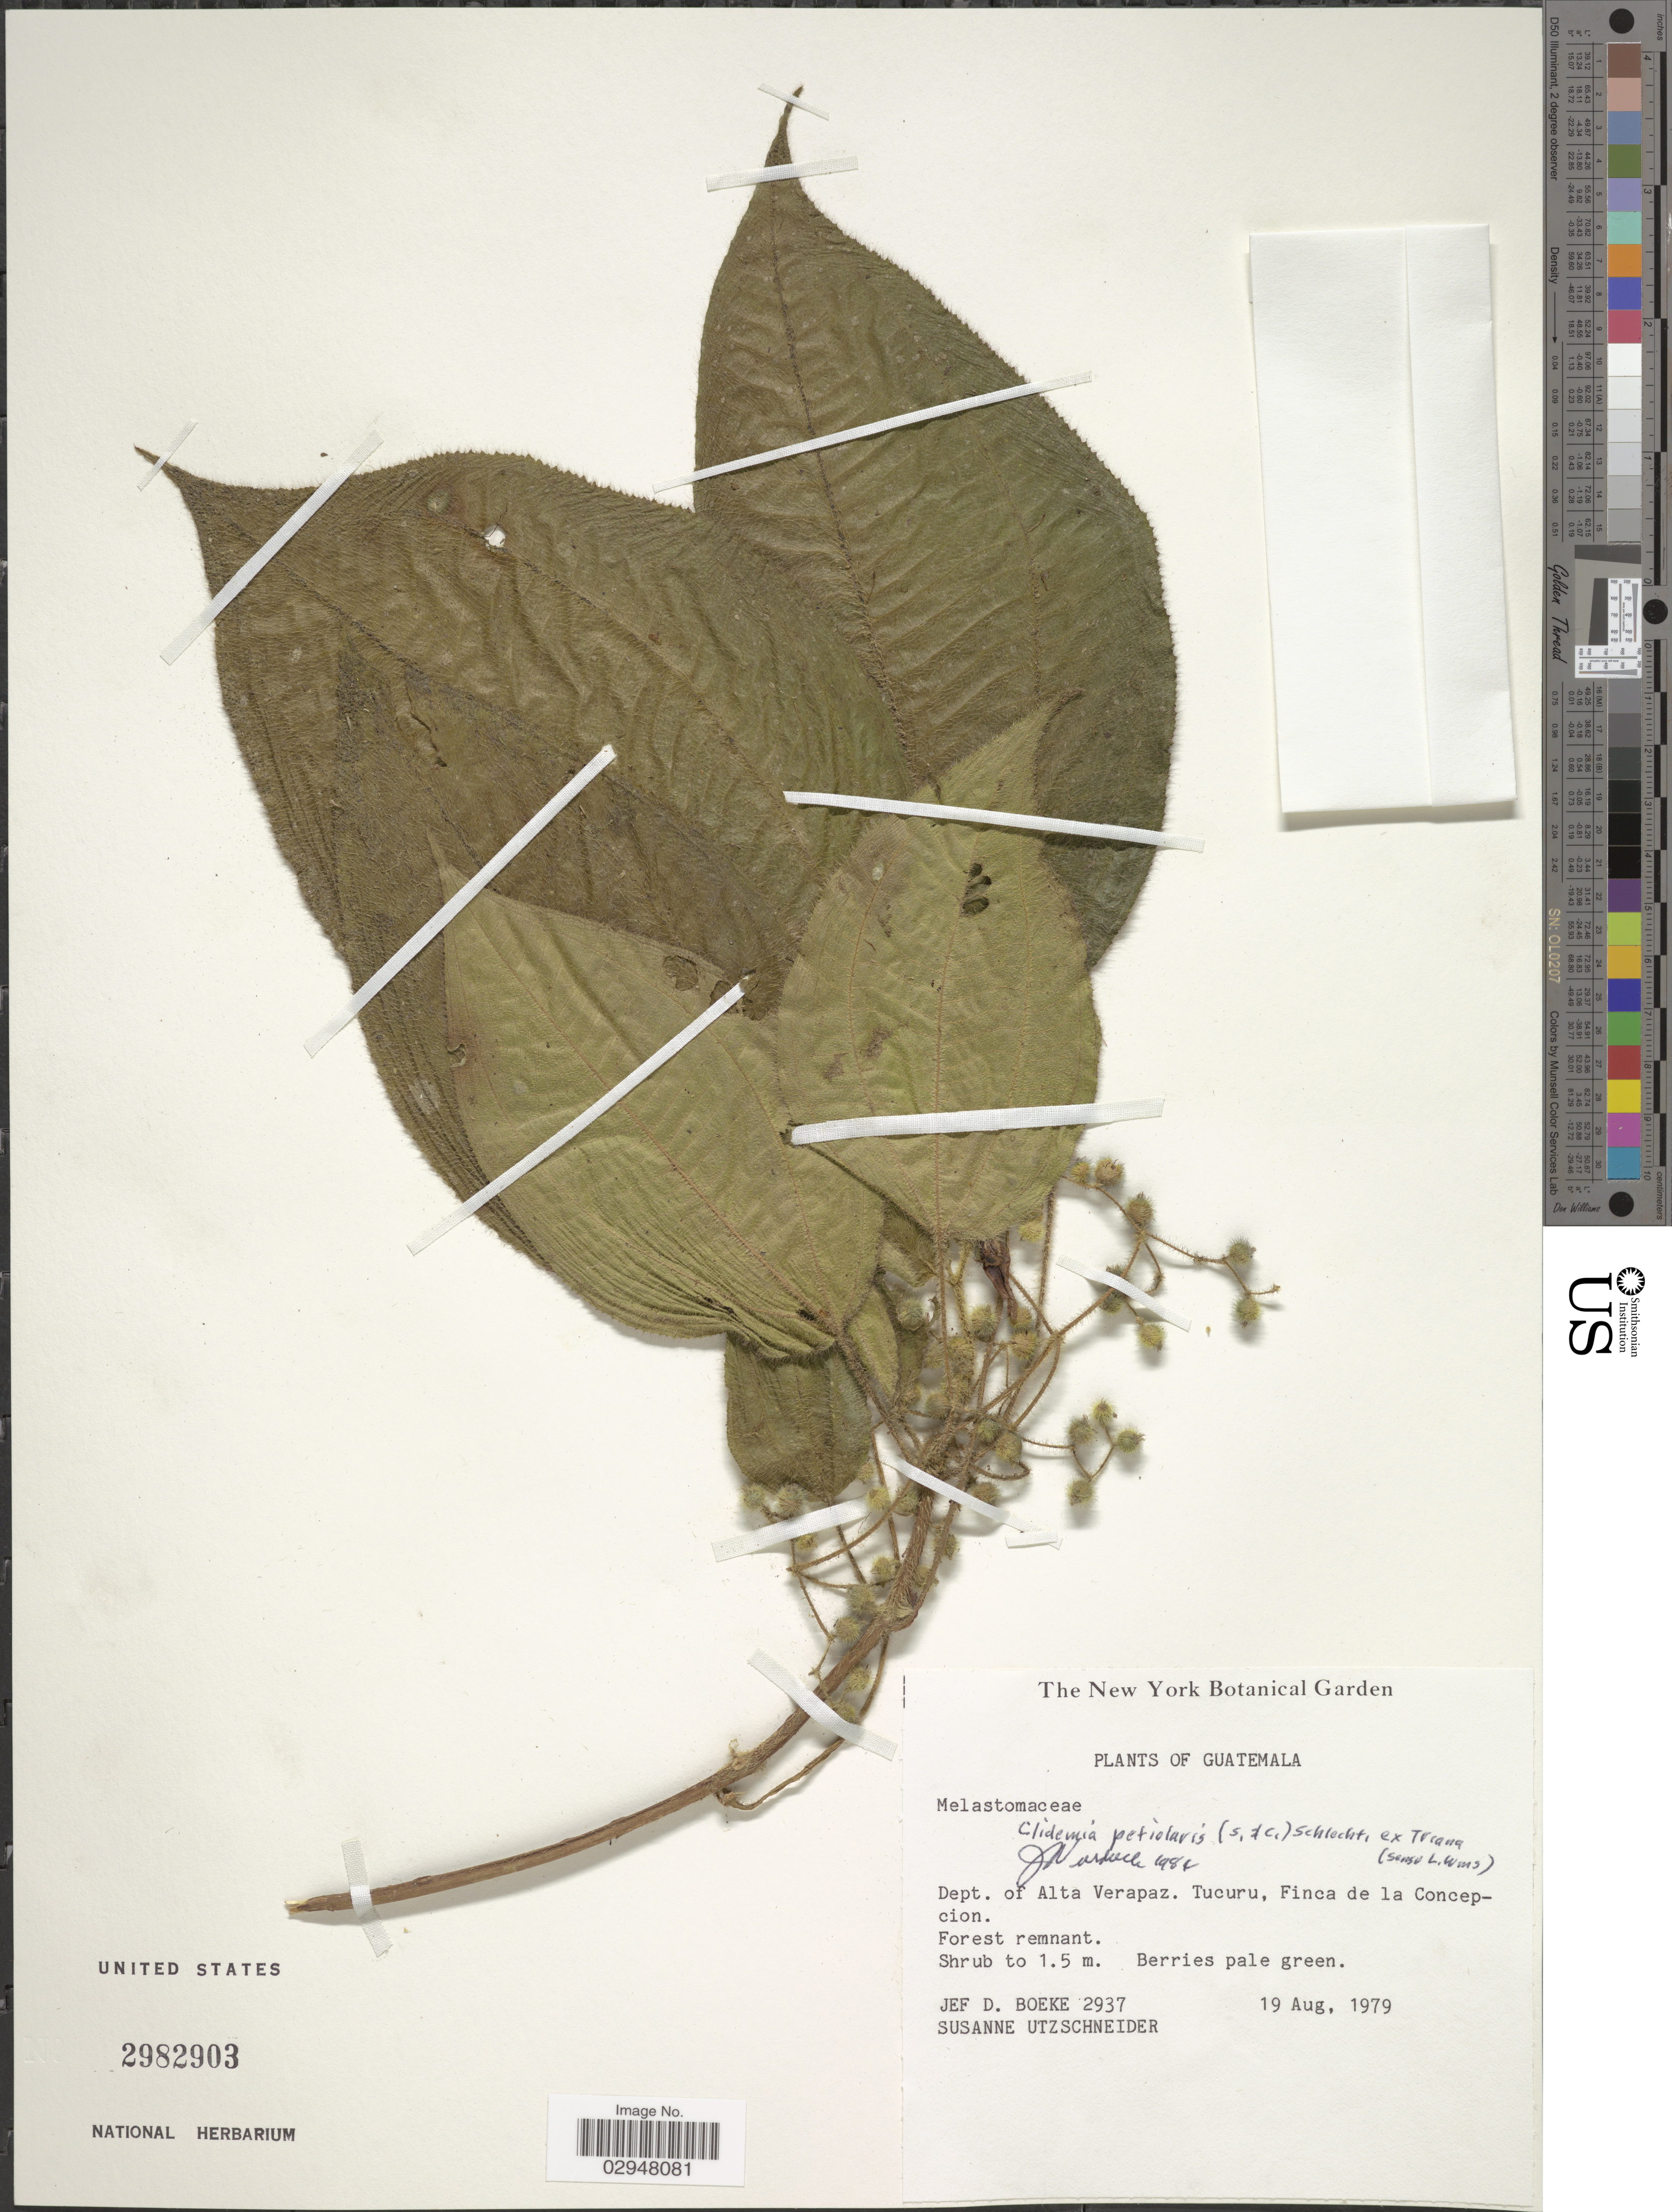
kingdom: Plantae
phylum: Tracheophyta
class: Magnoliopsida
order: Myrtales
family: Melastomataceae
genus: Clidemia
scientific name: Clidemia petiolaris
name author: (Schltdl. & Cham.) Schltdl. ex Triana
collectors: J. Boeke & S. Utzschneider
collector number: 2937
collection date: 1979-08-19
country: Guatemala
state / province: Alta Verapaz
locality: Dept. of Alta Verapaz, Tucuru, Finca de la Concepcion.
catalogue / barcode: US 2982903